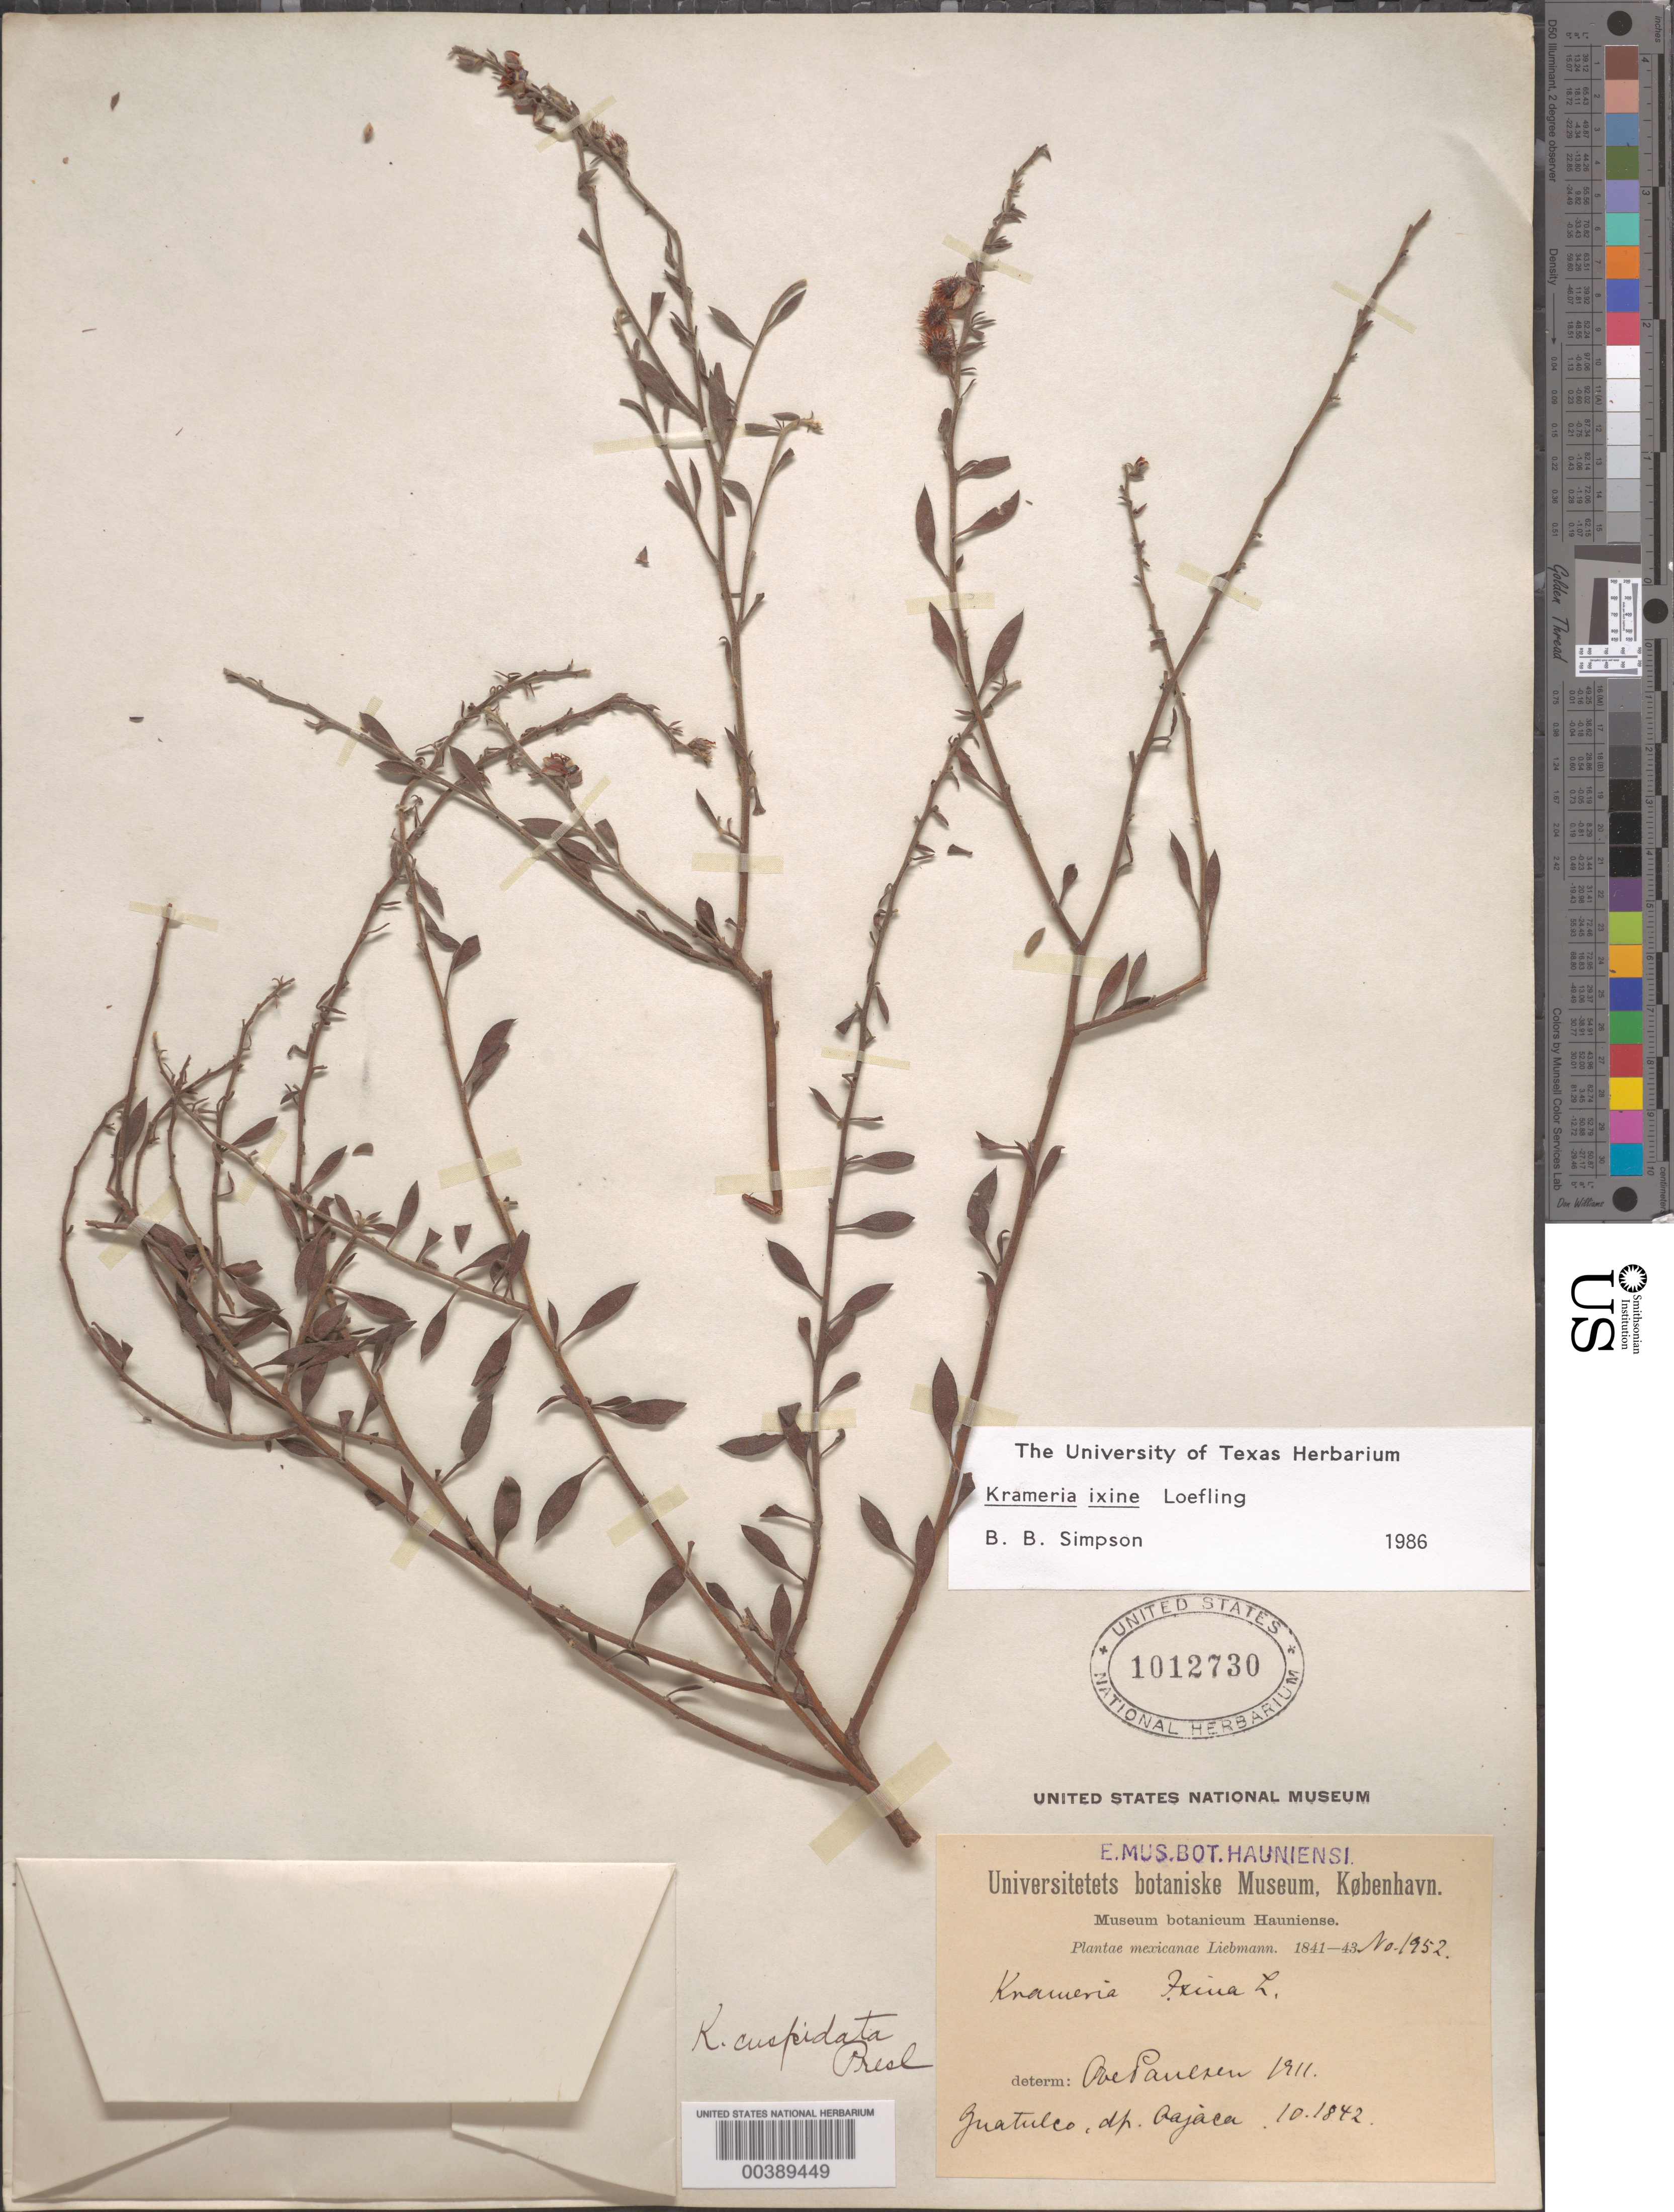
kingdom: Plantae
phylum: Tracheophyta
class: Magnoliopsida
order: Zygophyllales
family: Krameriaceae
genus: Krameria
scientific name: Krameria ixine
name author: L.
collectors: F. M. Liebmann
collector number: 1952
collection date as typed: Oct 1842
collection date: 1842-10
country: Mexico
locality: Guatulco, dp. oajaca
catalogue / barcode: US 1012730